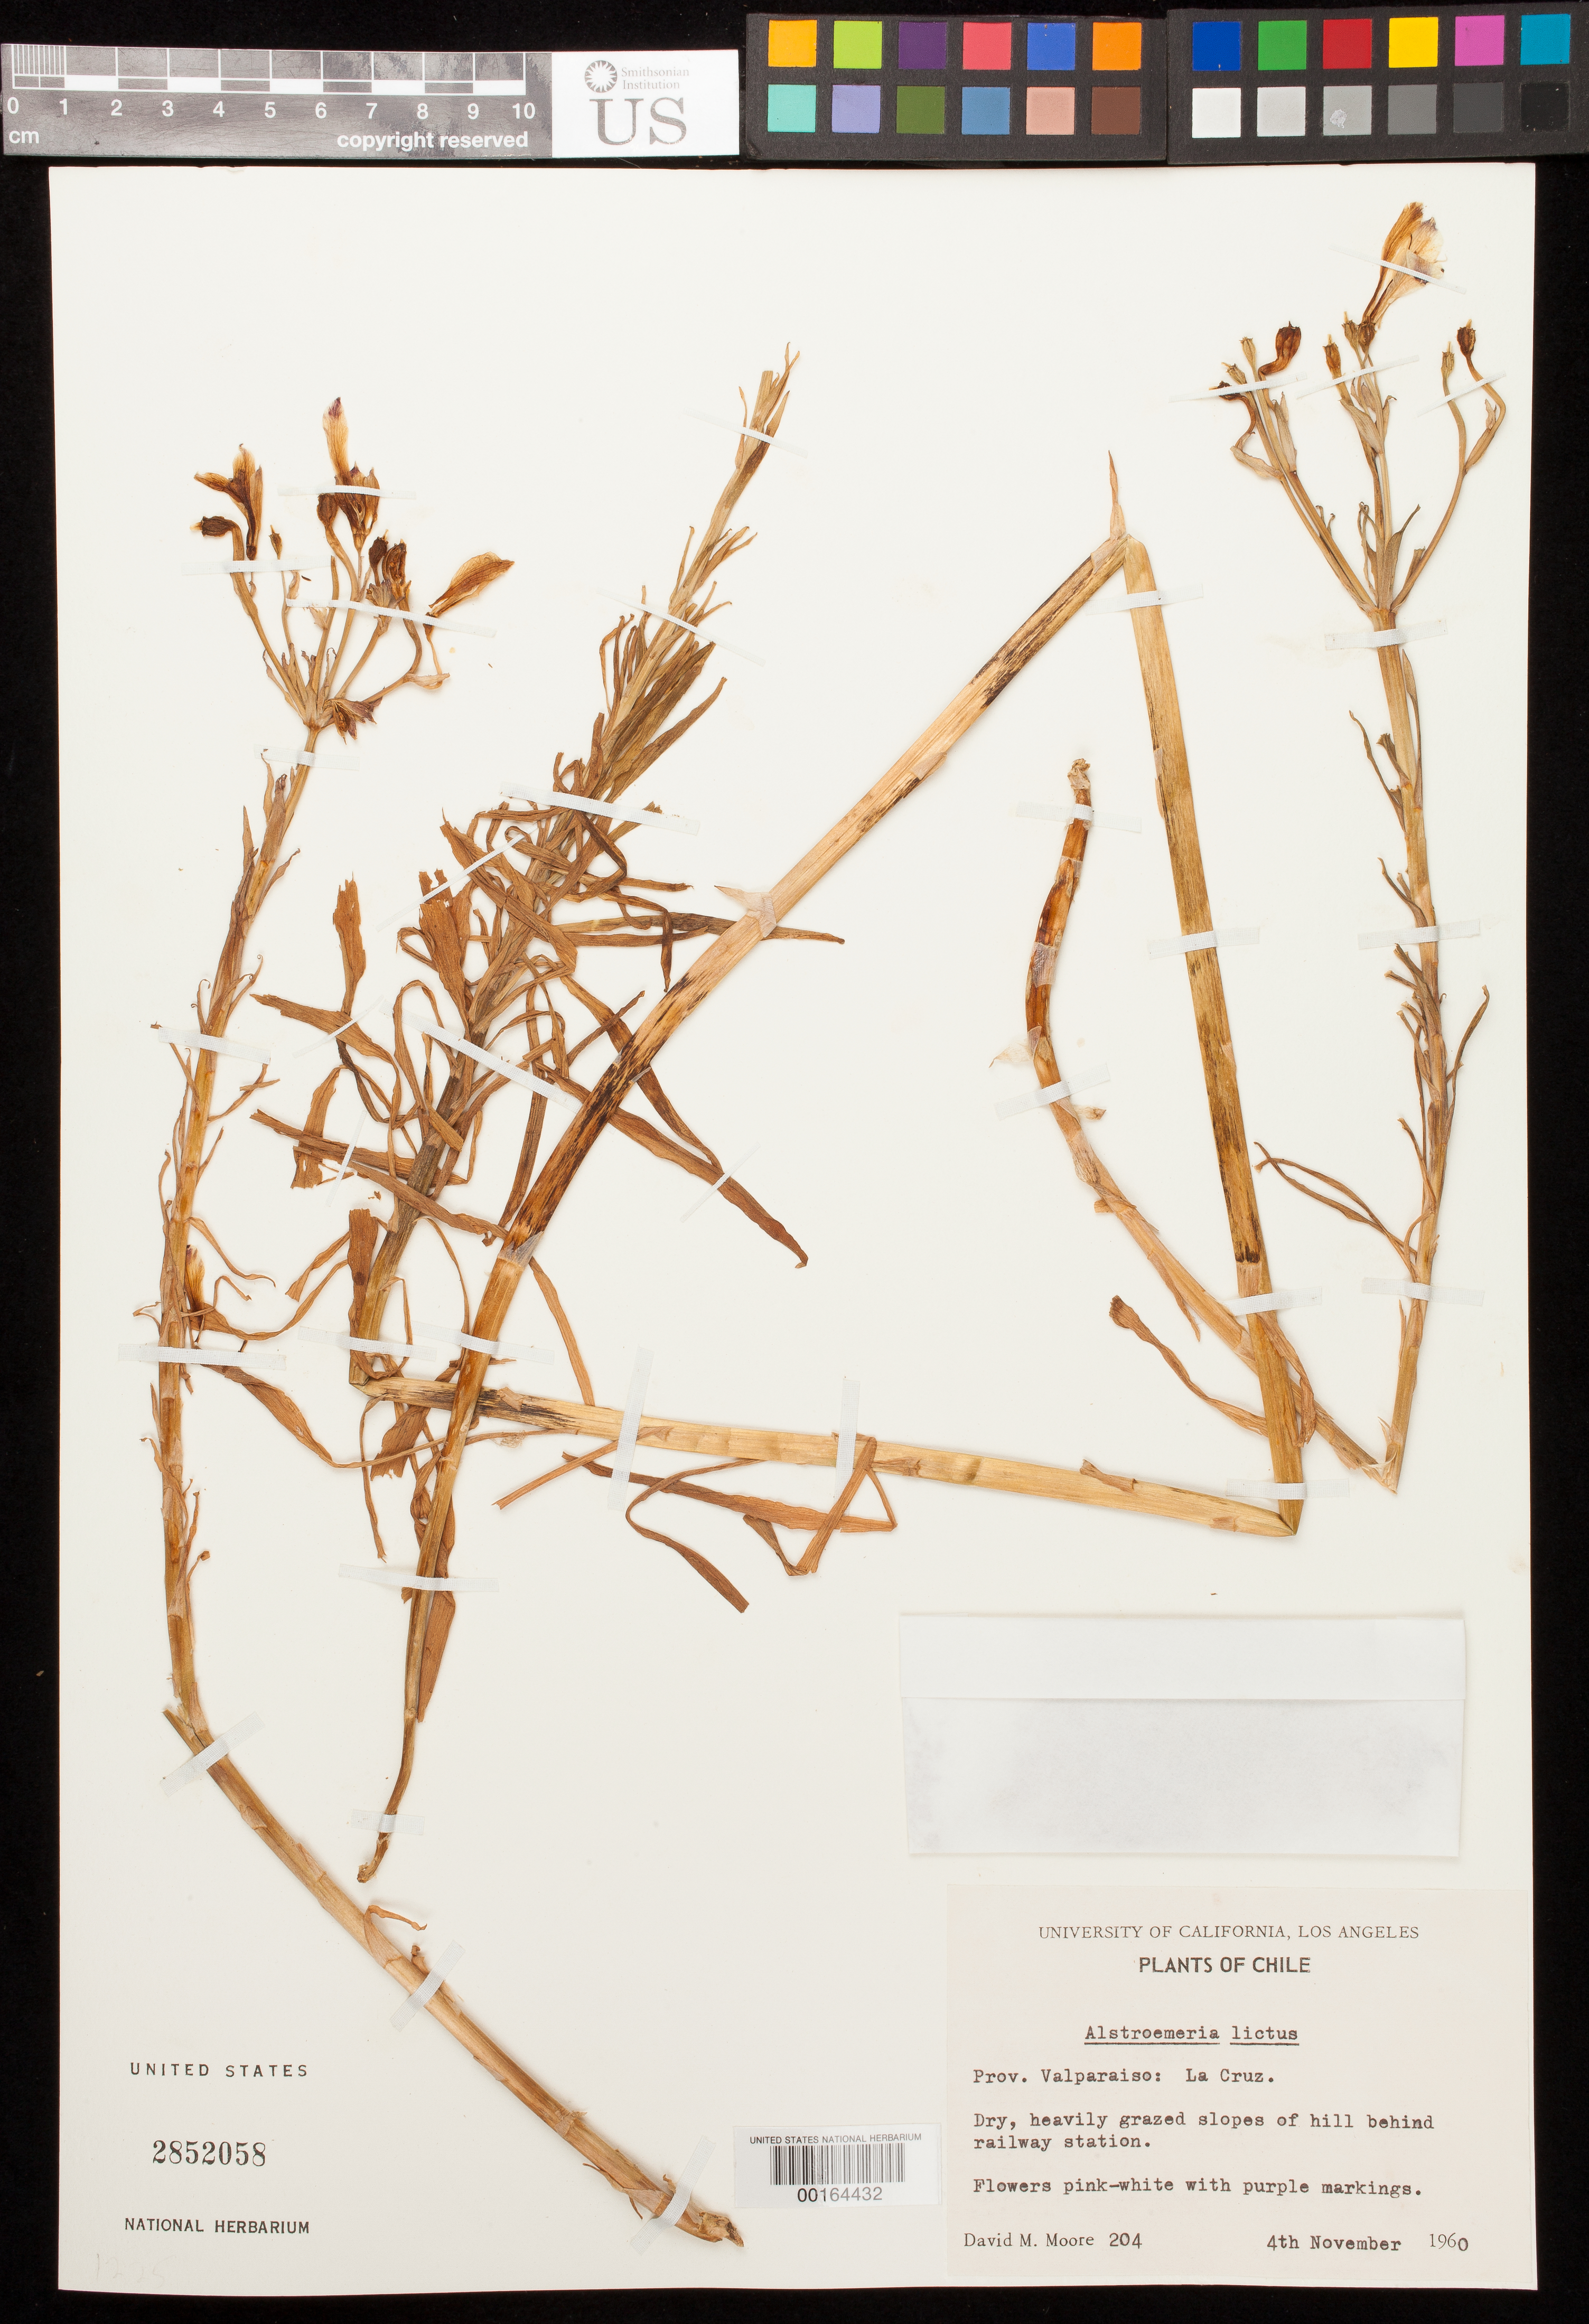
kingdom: Plantae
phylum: Tracheophyta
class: Liliopsida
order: Liliales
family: Alstroemeriaceae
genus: Alstroemeria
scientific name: Alstroemeria ligtu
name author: L.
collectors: D. Moore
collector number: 204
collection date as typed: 04 Nov 1960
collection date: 1960-11-04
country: Chile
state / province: Valparaíso (V)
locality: Hill behind railway station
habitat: Dry, heavily grazed slopes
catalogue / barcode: US 2852058